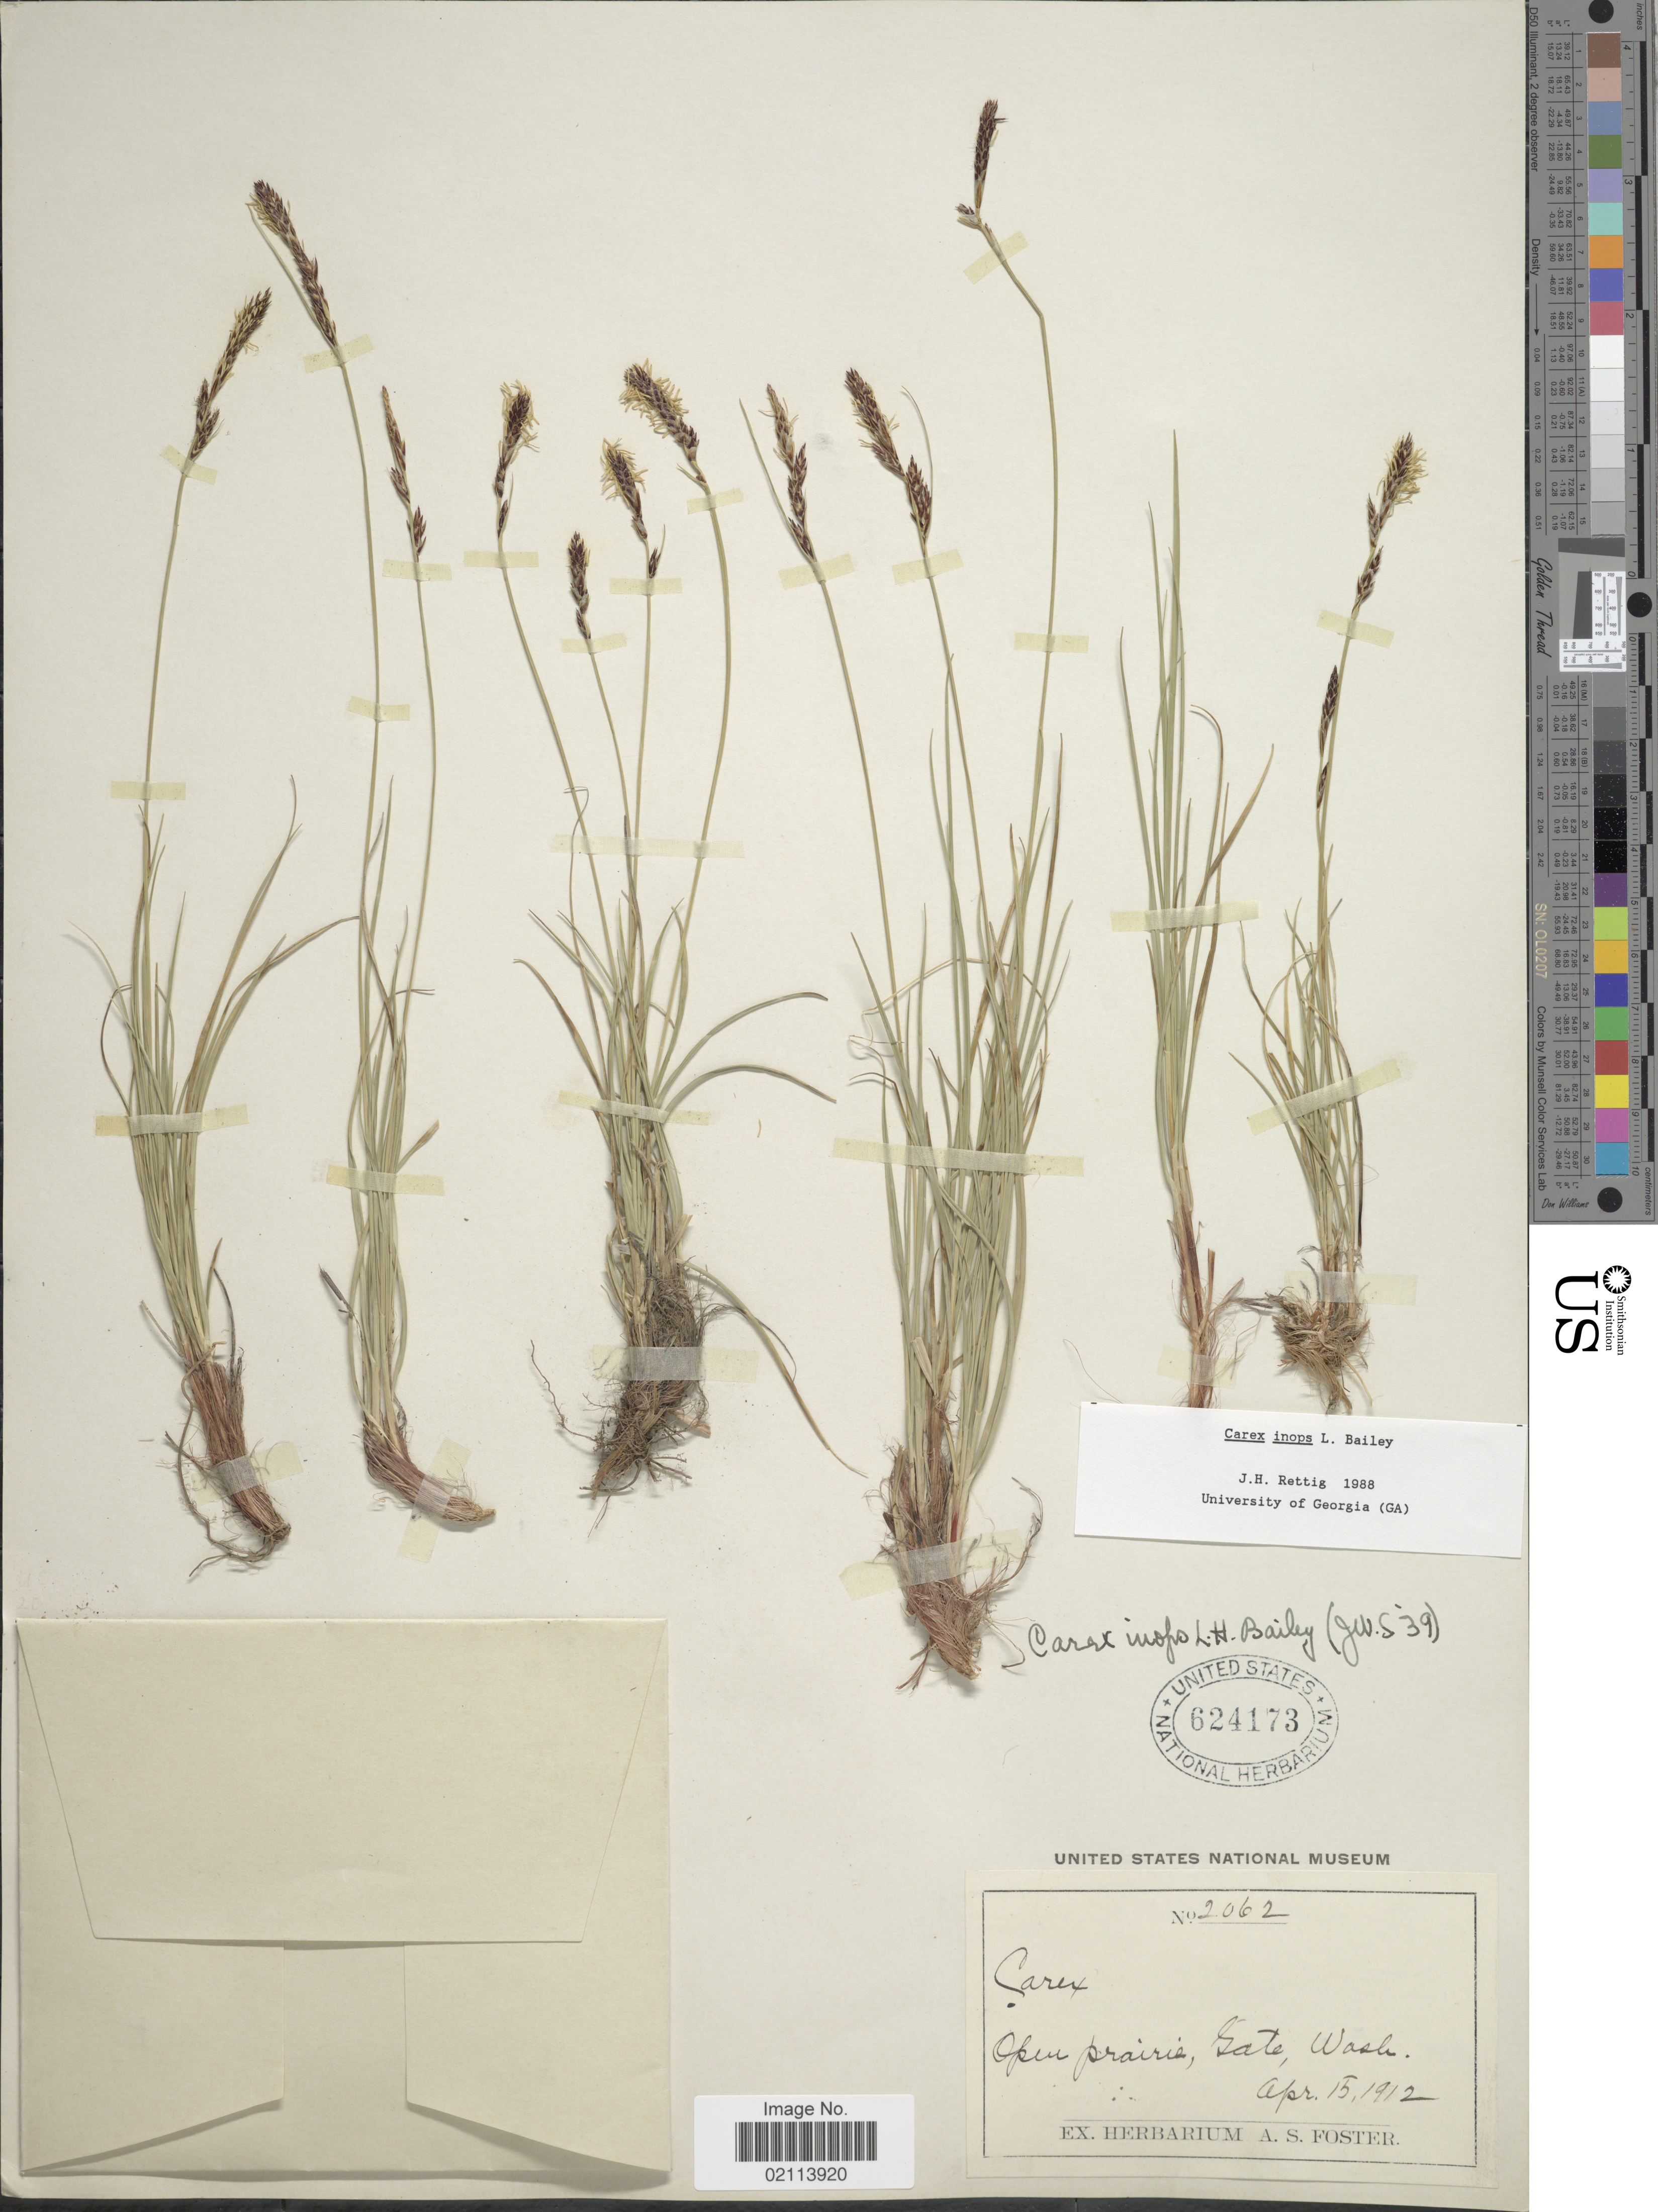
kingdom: Plantae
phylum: Tracheophyta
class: Liliopsida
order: Poales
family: Cyperaceae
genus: Carex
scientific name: Carex inops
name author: L.H. Bailey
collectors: ex herb. A. S. Foster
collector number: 2062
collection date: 1912-04-05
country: United States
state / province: Washington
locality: Open prairie, Gate.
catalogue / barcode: US 624173